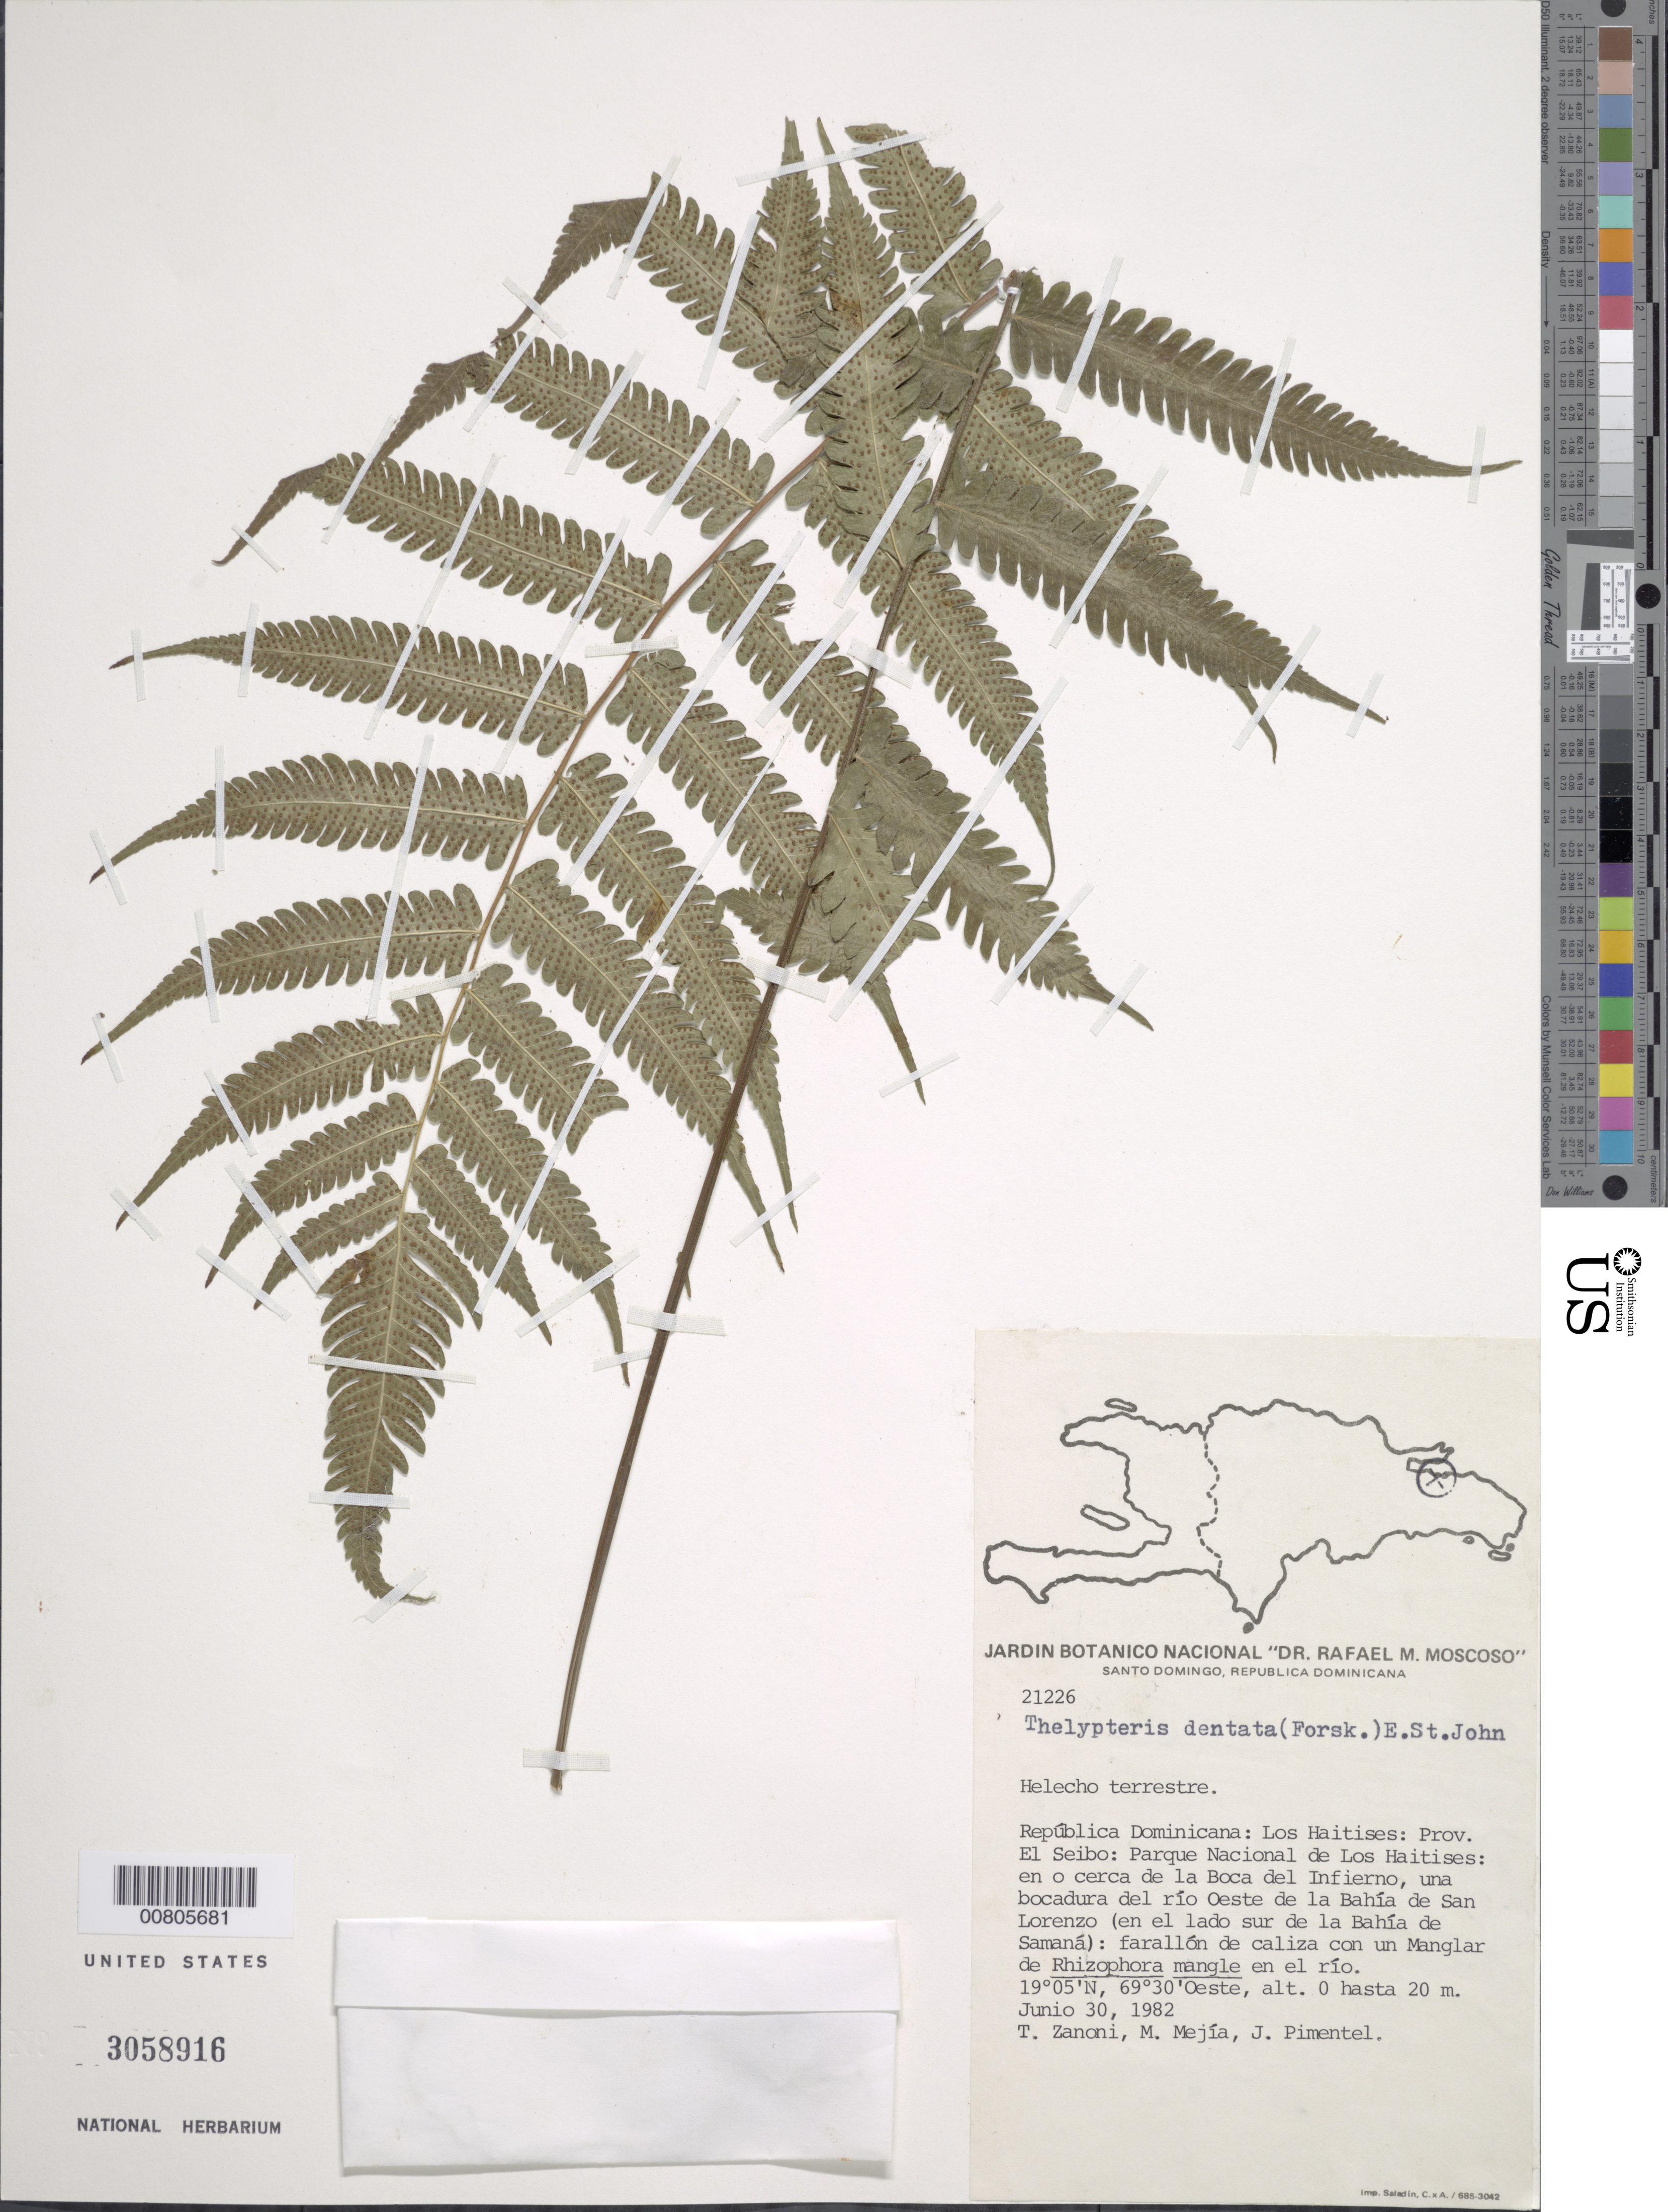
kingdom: Plantae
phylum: Tracheophyta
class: Polypodiopsida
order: Polypodiales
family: Thelypteridaceae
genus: Christella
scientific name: Christella dentata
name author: (Forssk.) Brownsey & Jermy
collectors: T. A. Zanoni, M. Mejia & J. Pimentel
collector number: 21226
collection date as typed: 30 Jun 1982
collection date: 1982-06-30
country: Dominican Republic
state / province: El Seibo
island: Hispaniola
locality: Los Haitises, Parque Nacional de Los Haitises, Boca del Infierno, bocadura del Río Ouest de la Bahía de San Lorenzo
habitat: Farallón de caliza con un Manglar de Rhizophora mangle en el río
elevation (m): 0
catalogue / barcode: US 3058916